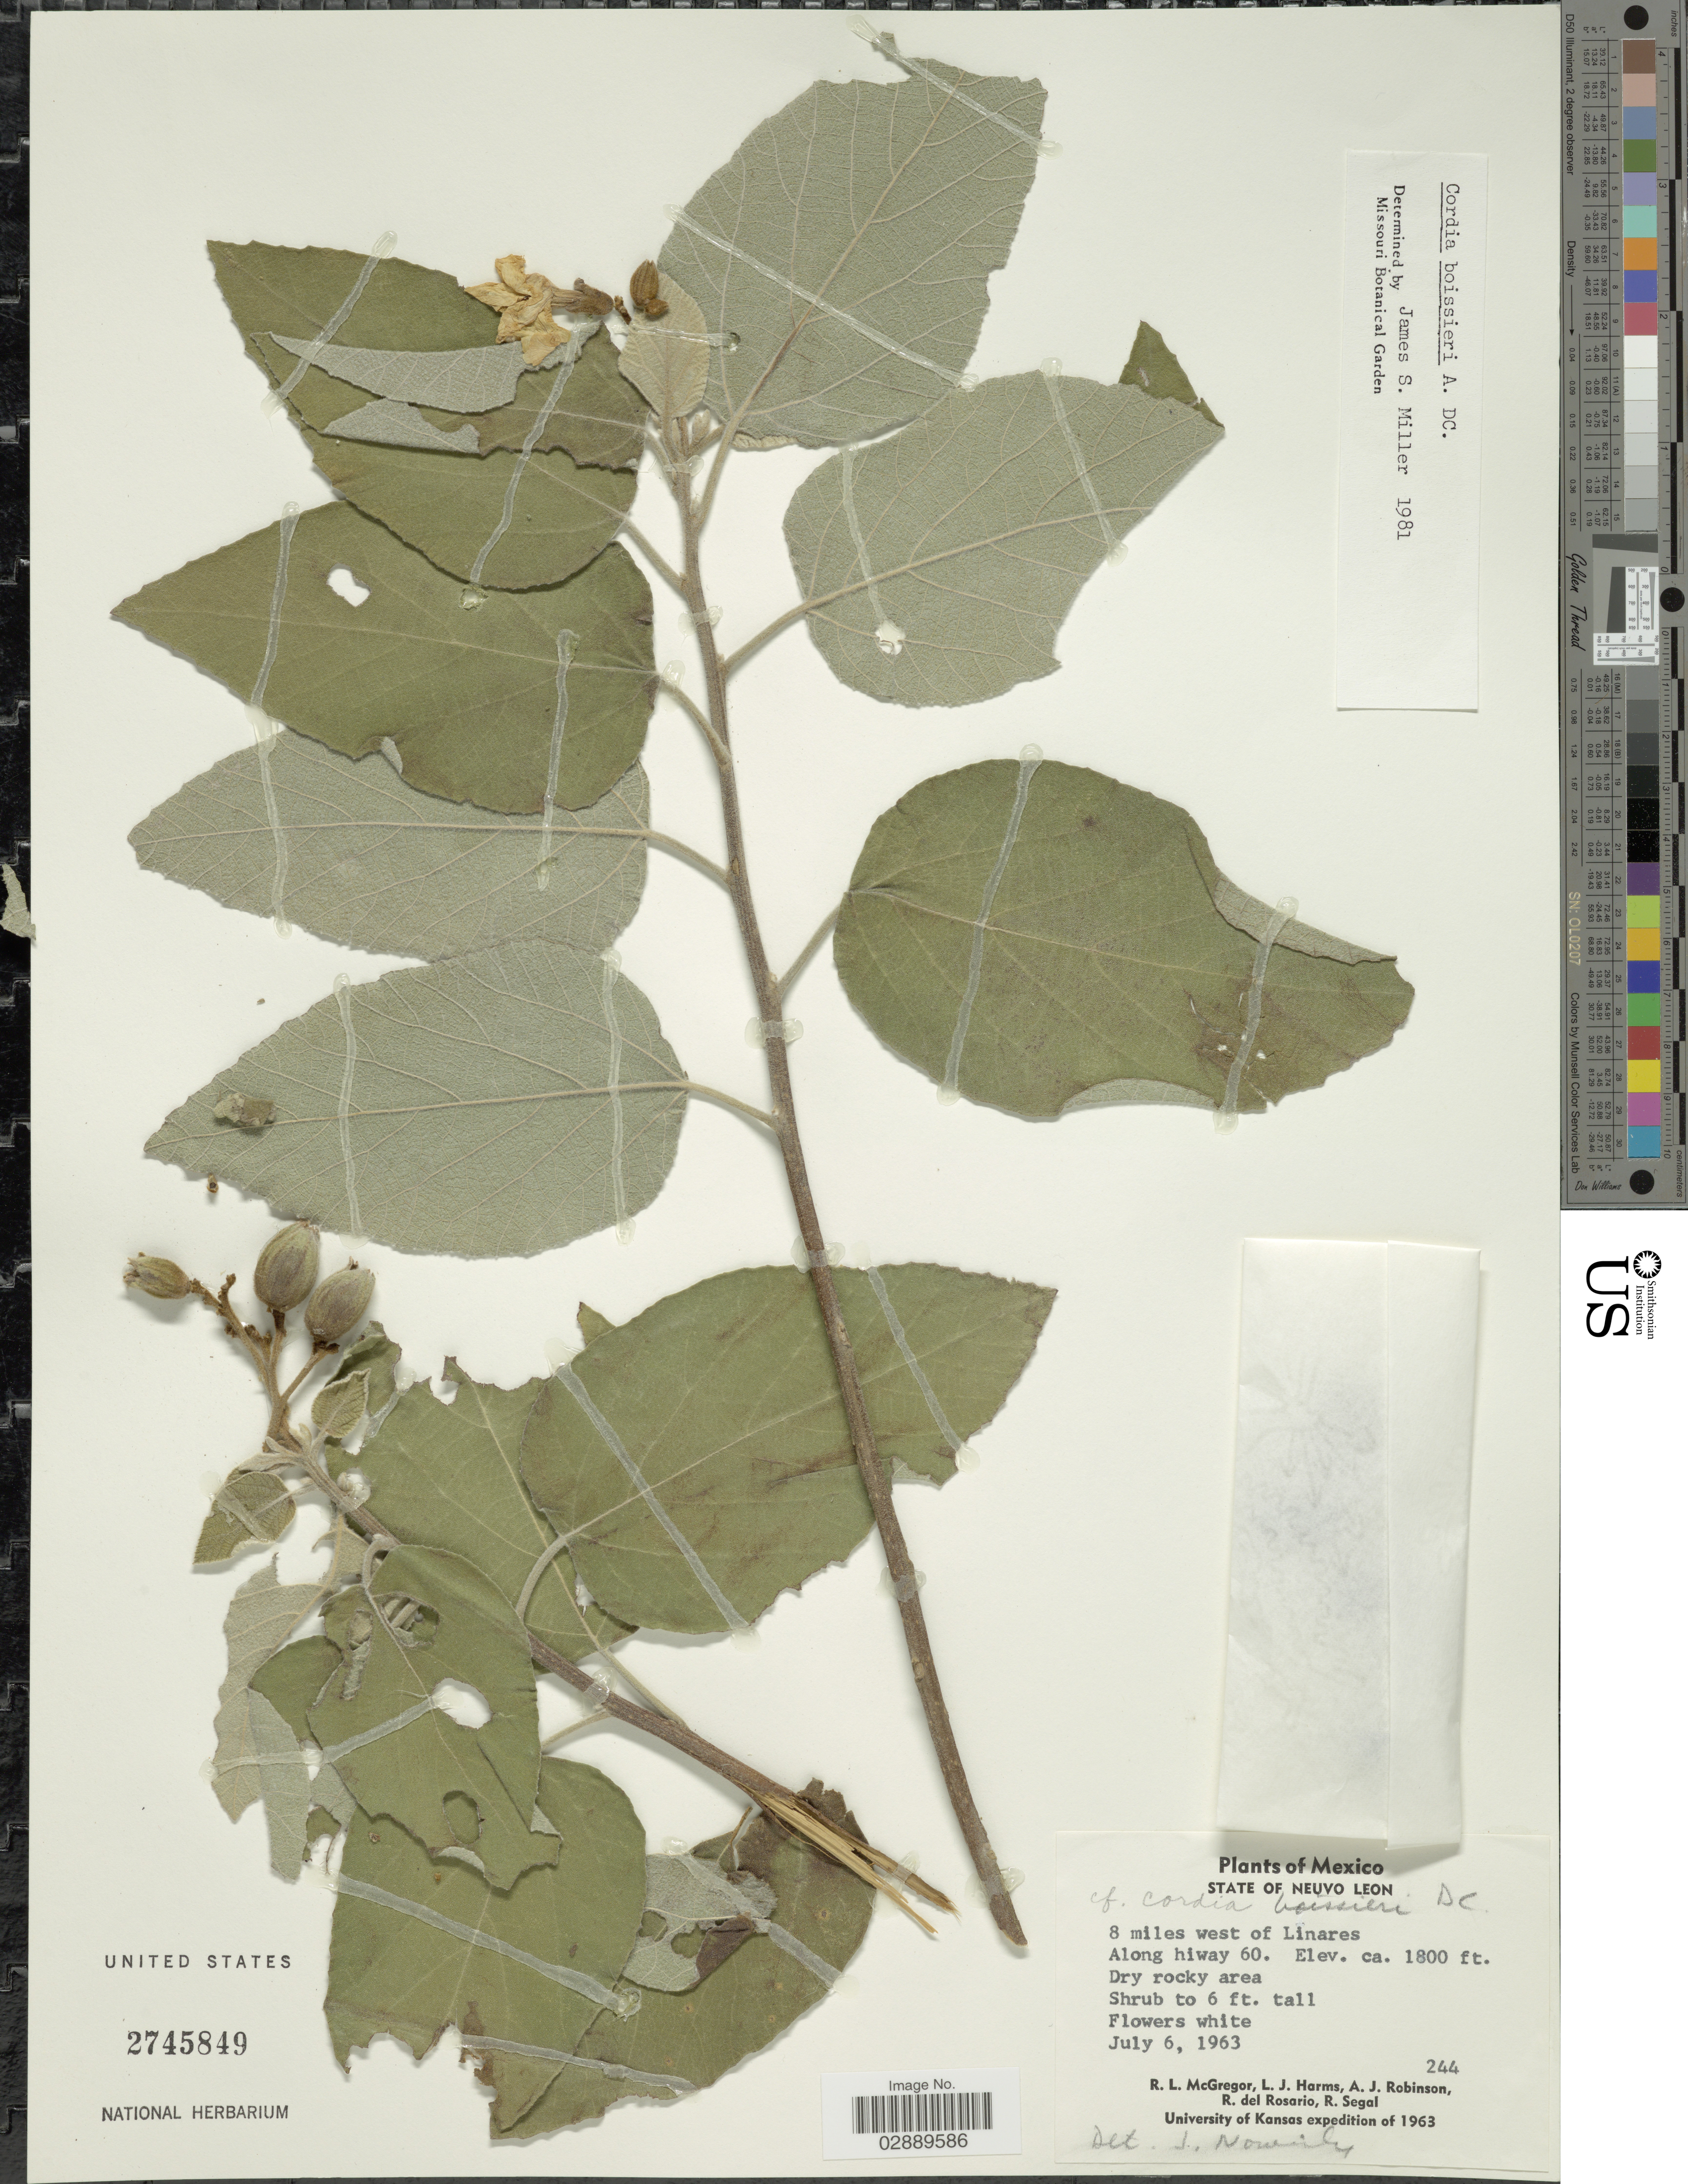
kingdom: Plantae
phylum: Tracheophyta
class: Magnoliopsida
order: Boraginales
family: Cordiaceae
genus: Cordia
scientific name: Cordia boissieri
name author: A. DC.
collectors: R. McGregor, L. Harms, A. J. Robinson, R. del Rosario & R. Segal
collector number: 244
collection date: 1963-07-06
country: Mexico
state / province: Nuevo León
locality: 8 miles west of Linares. Along hiway 60.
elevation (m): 549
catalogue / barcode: US 2745849